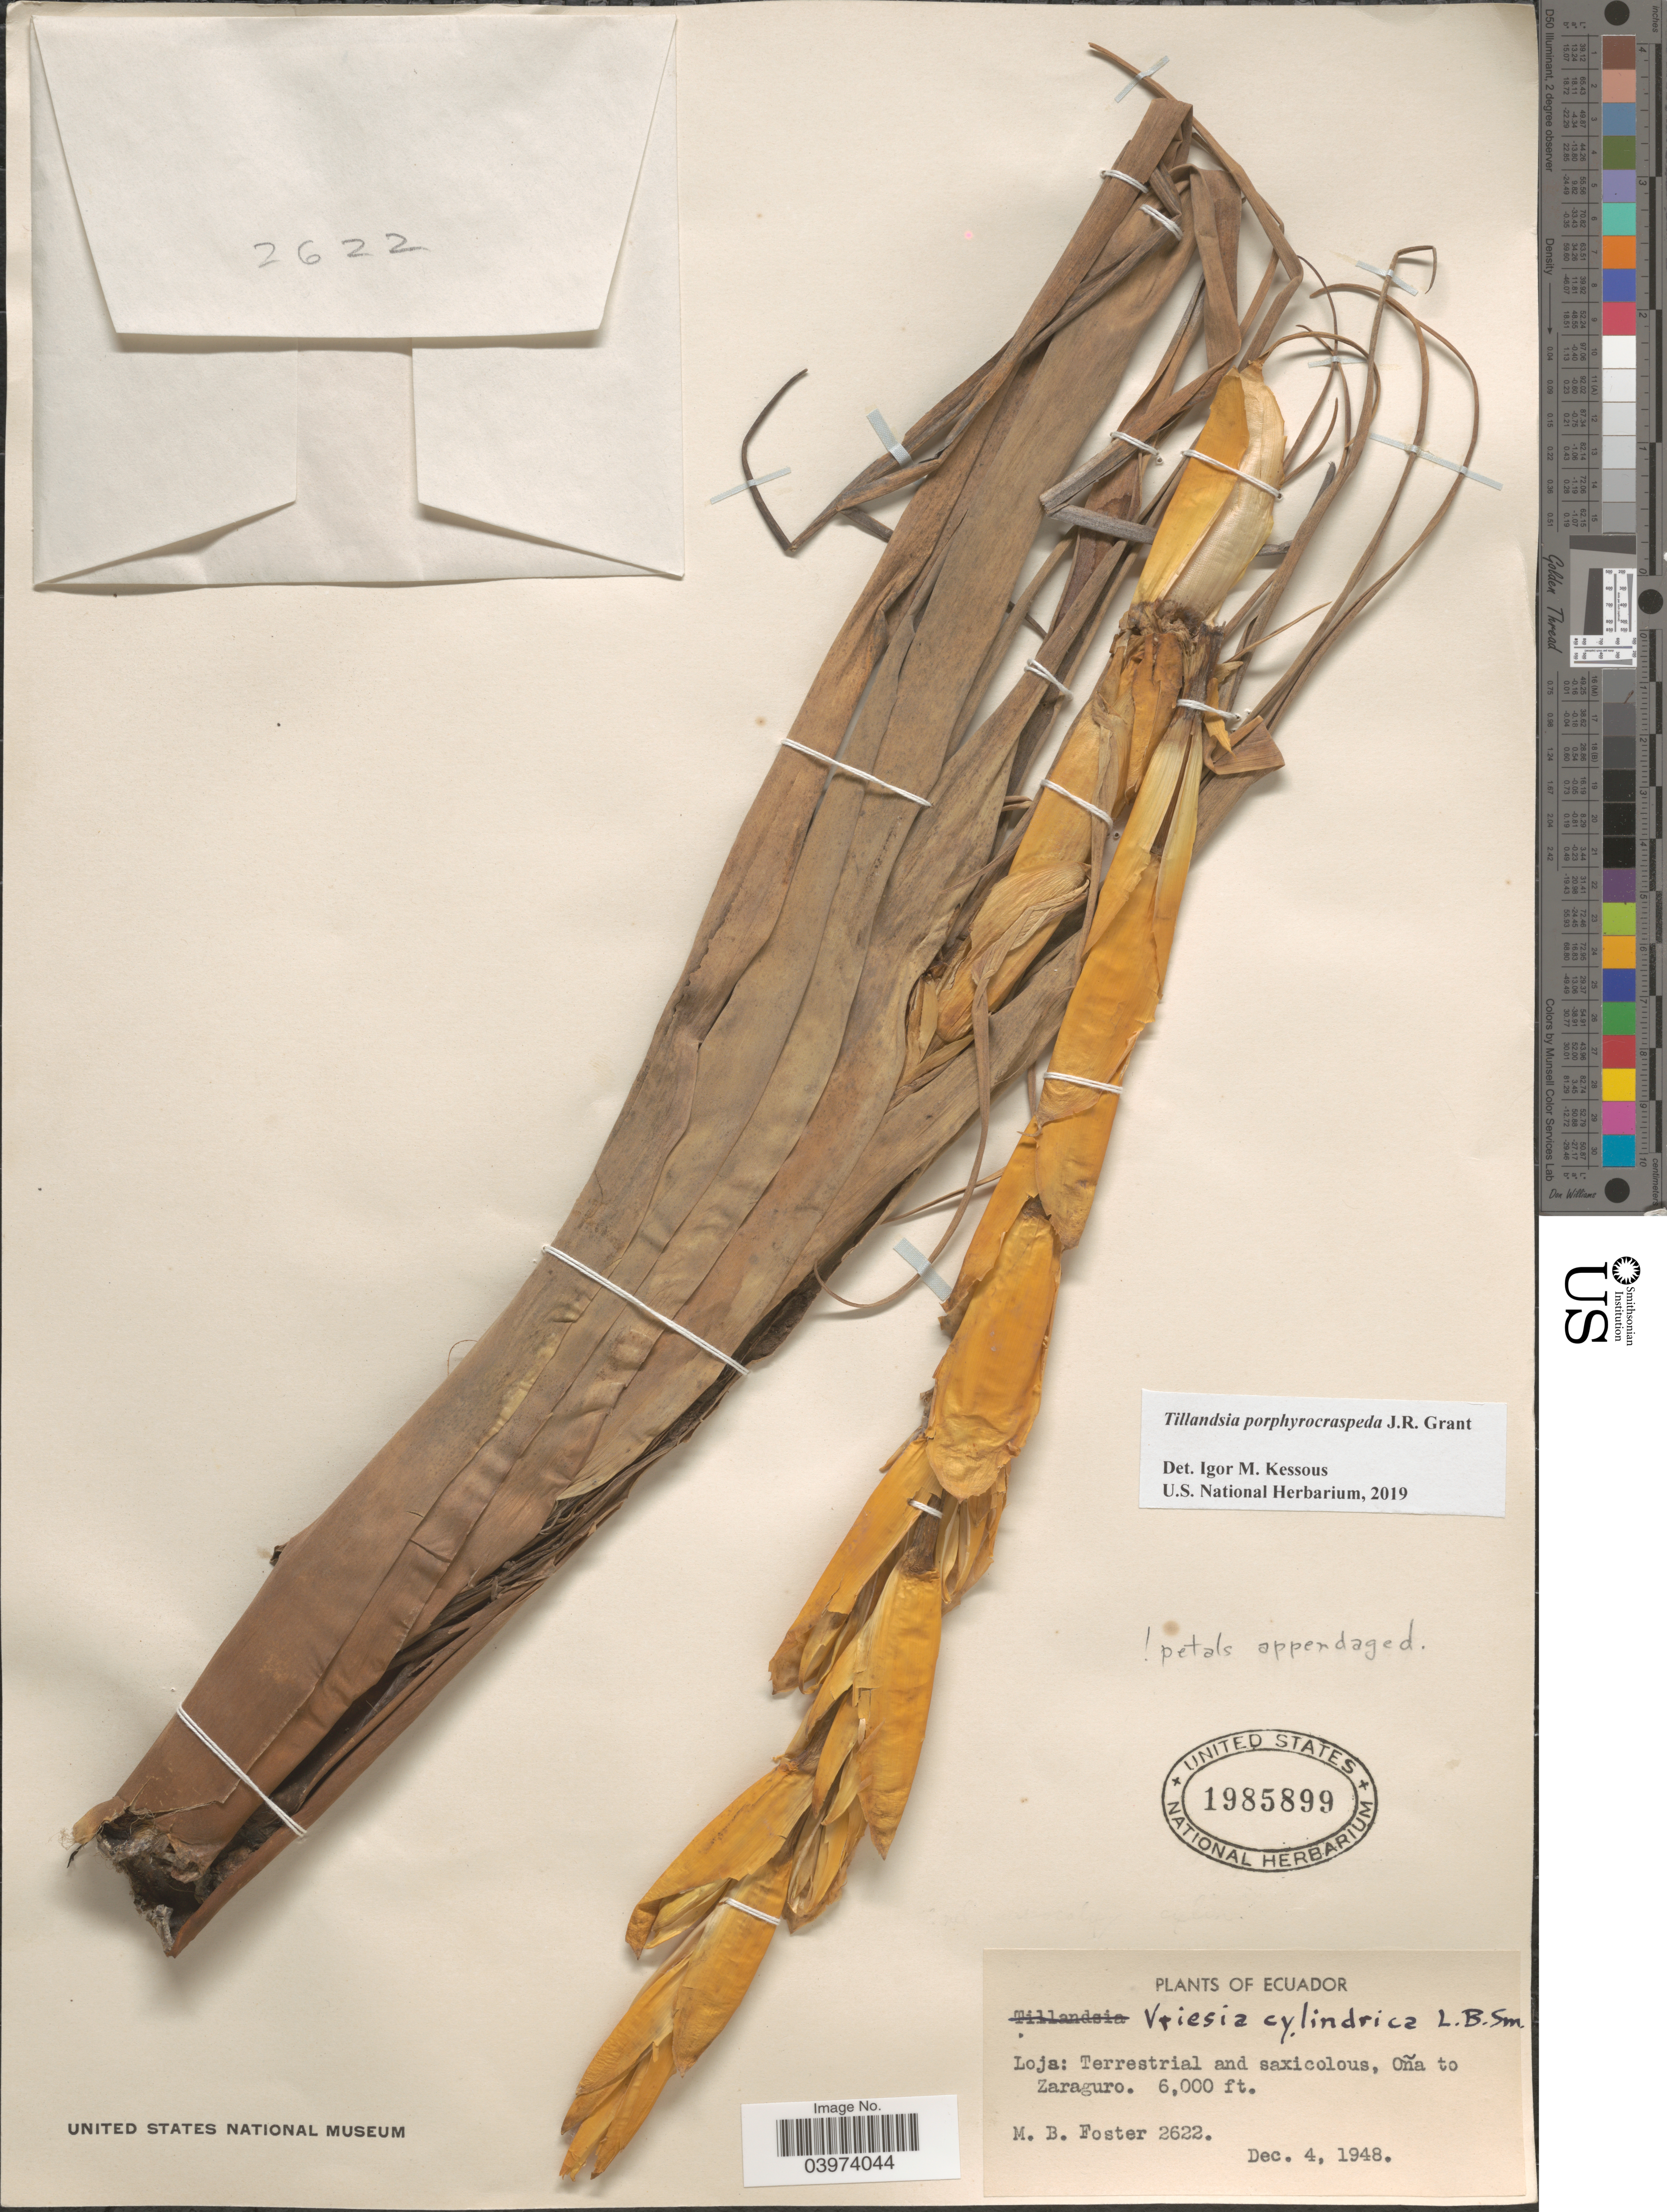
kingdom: Plantae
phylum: Tracheophyta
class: Liliopsida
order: Poales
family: Bromeliaceae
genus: Tillandsia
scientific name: Tillandsia porphyrocraspeda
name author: J.R. Grant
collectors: M. B. Foster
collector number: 2622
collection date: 1948-12-04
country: Ecuador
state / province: Loja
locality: Terrestrial and saxicolous, Oña to Zaraguro.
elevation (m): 1829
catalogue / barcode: US 1985899